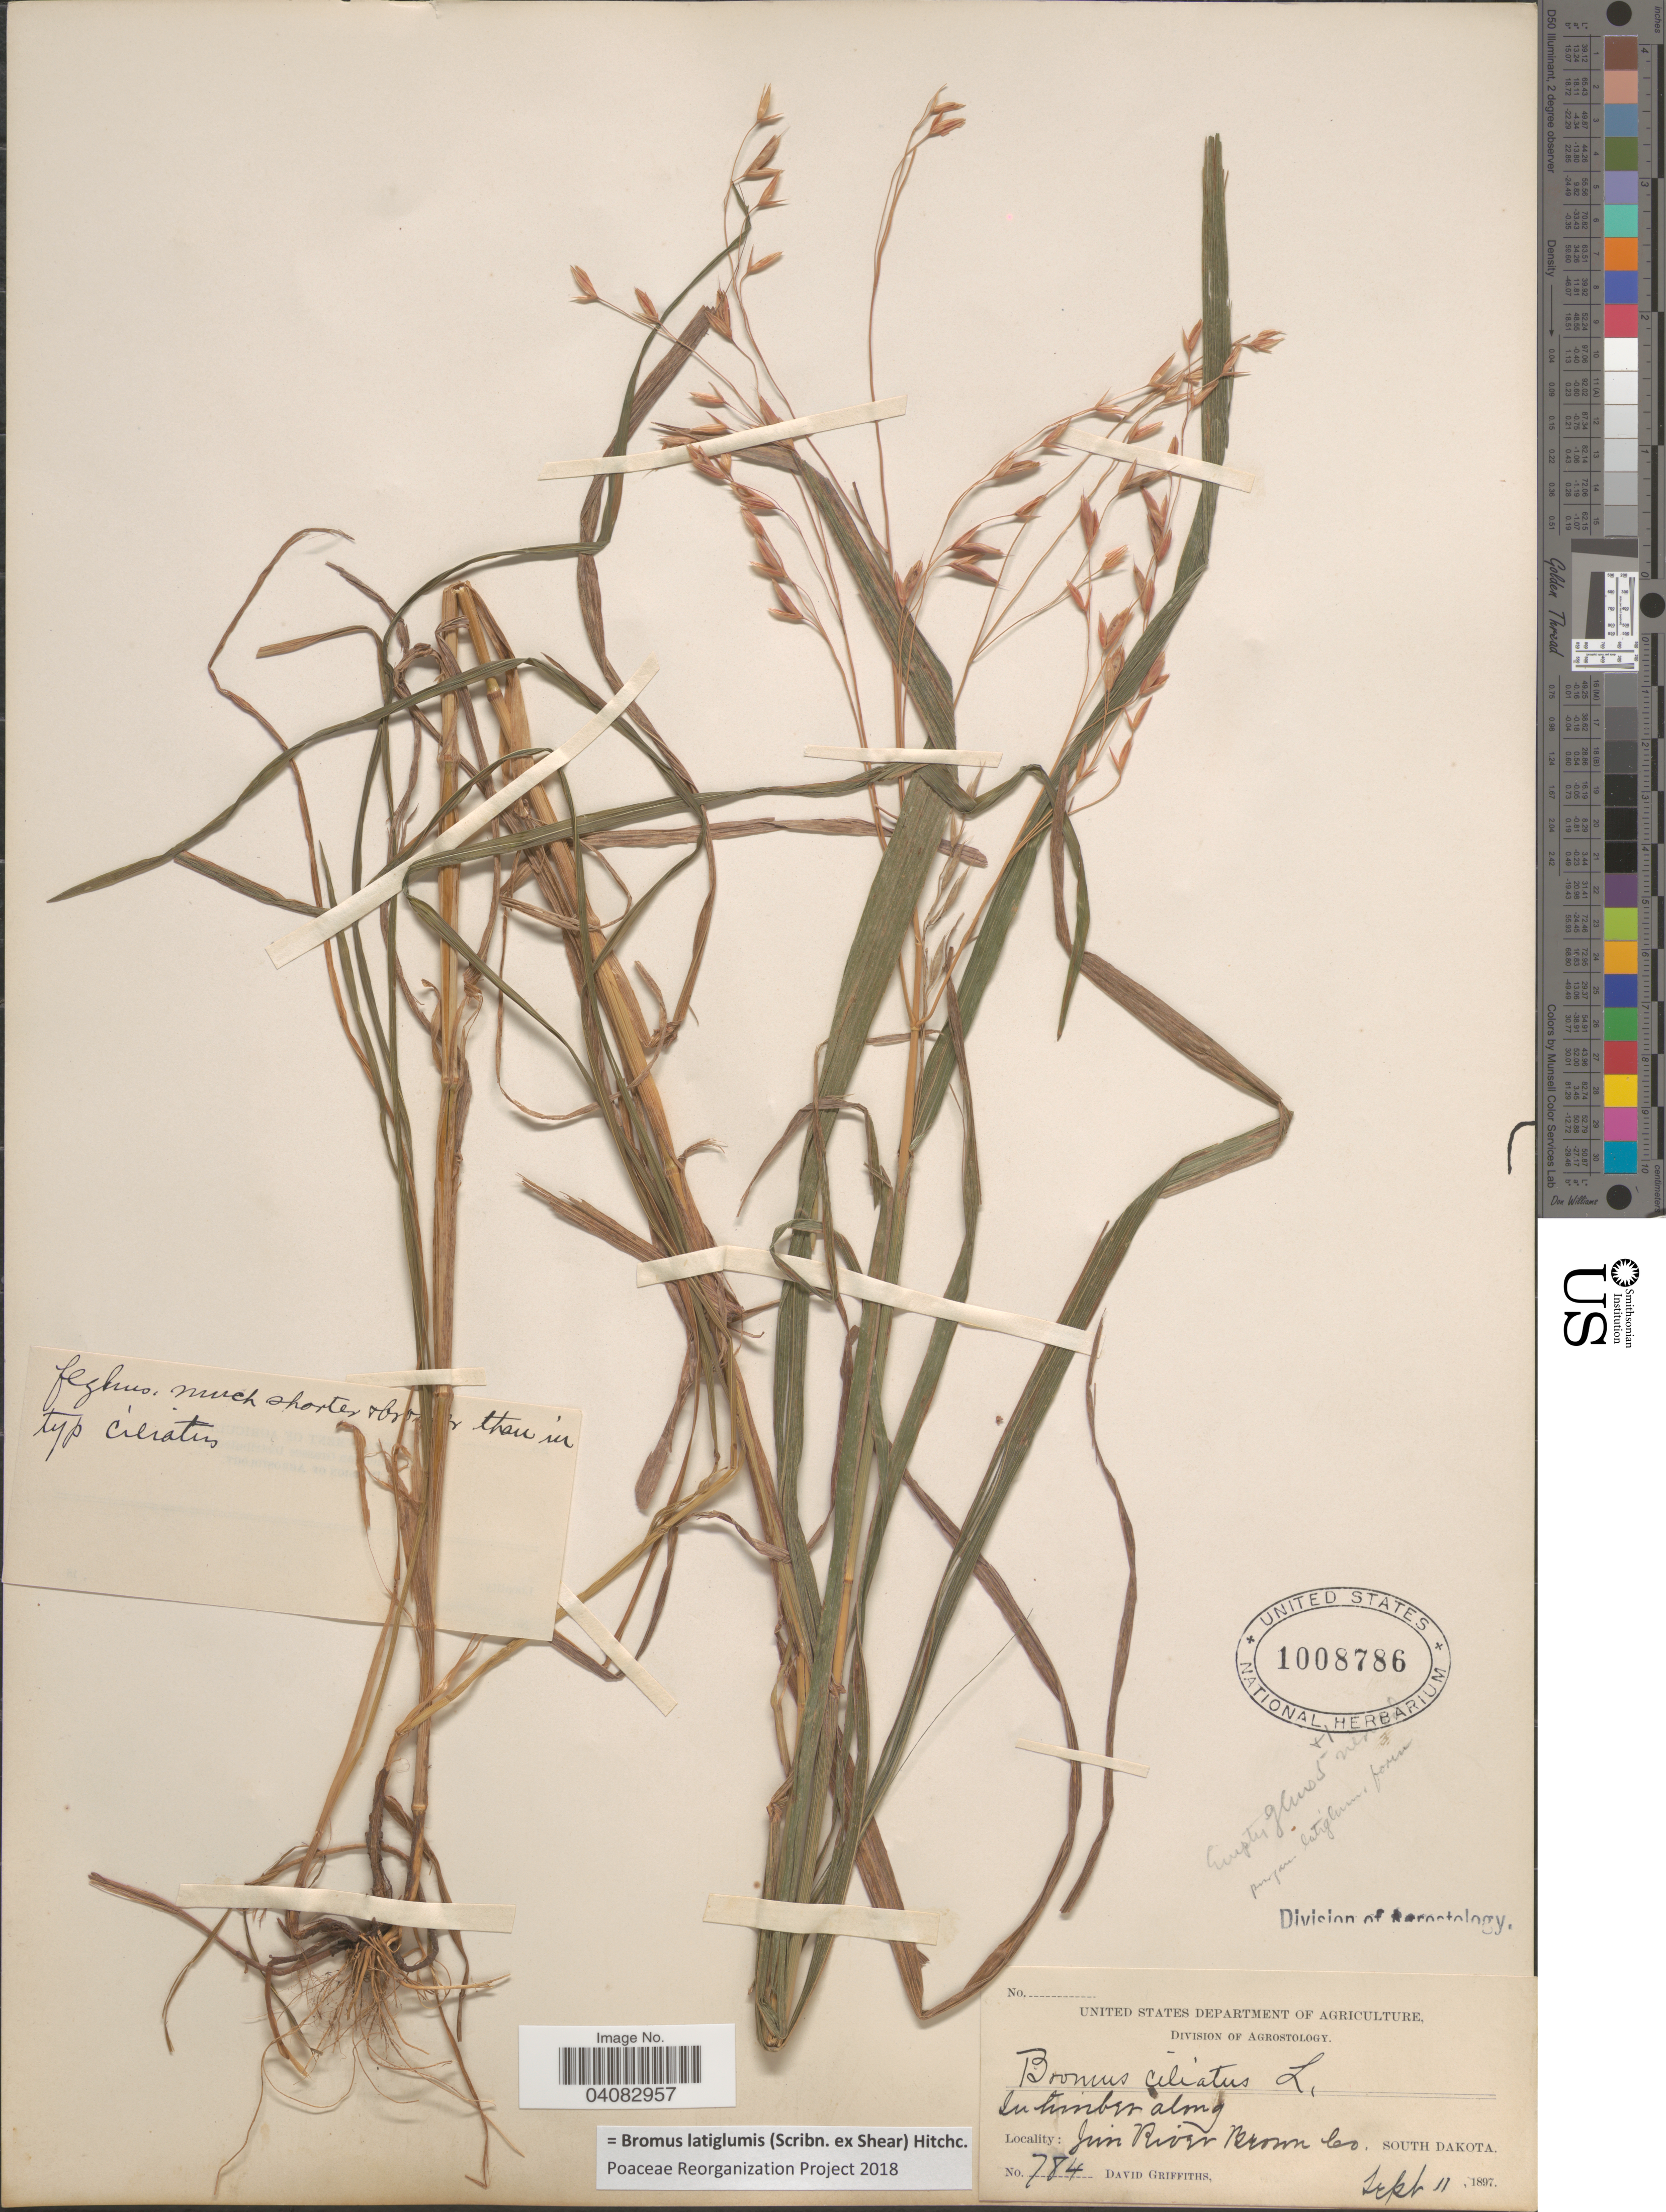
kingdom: Plantae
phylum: Tracheophyta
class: Liliopsida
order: Poales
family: Poaceae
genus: Bromus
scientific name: Bromus latiglumis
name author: (Scribn. ex Shear) Hitchc.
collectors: D. Griffiths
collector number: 784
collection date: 1897-09-11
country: United States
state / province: South Dakota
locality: Jun River Brown Co.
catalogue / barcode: US 1008786